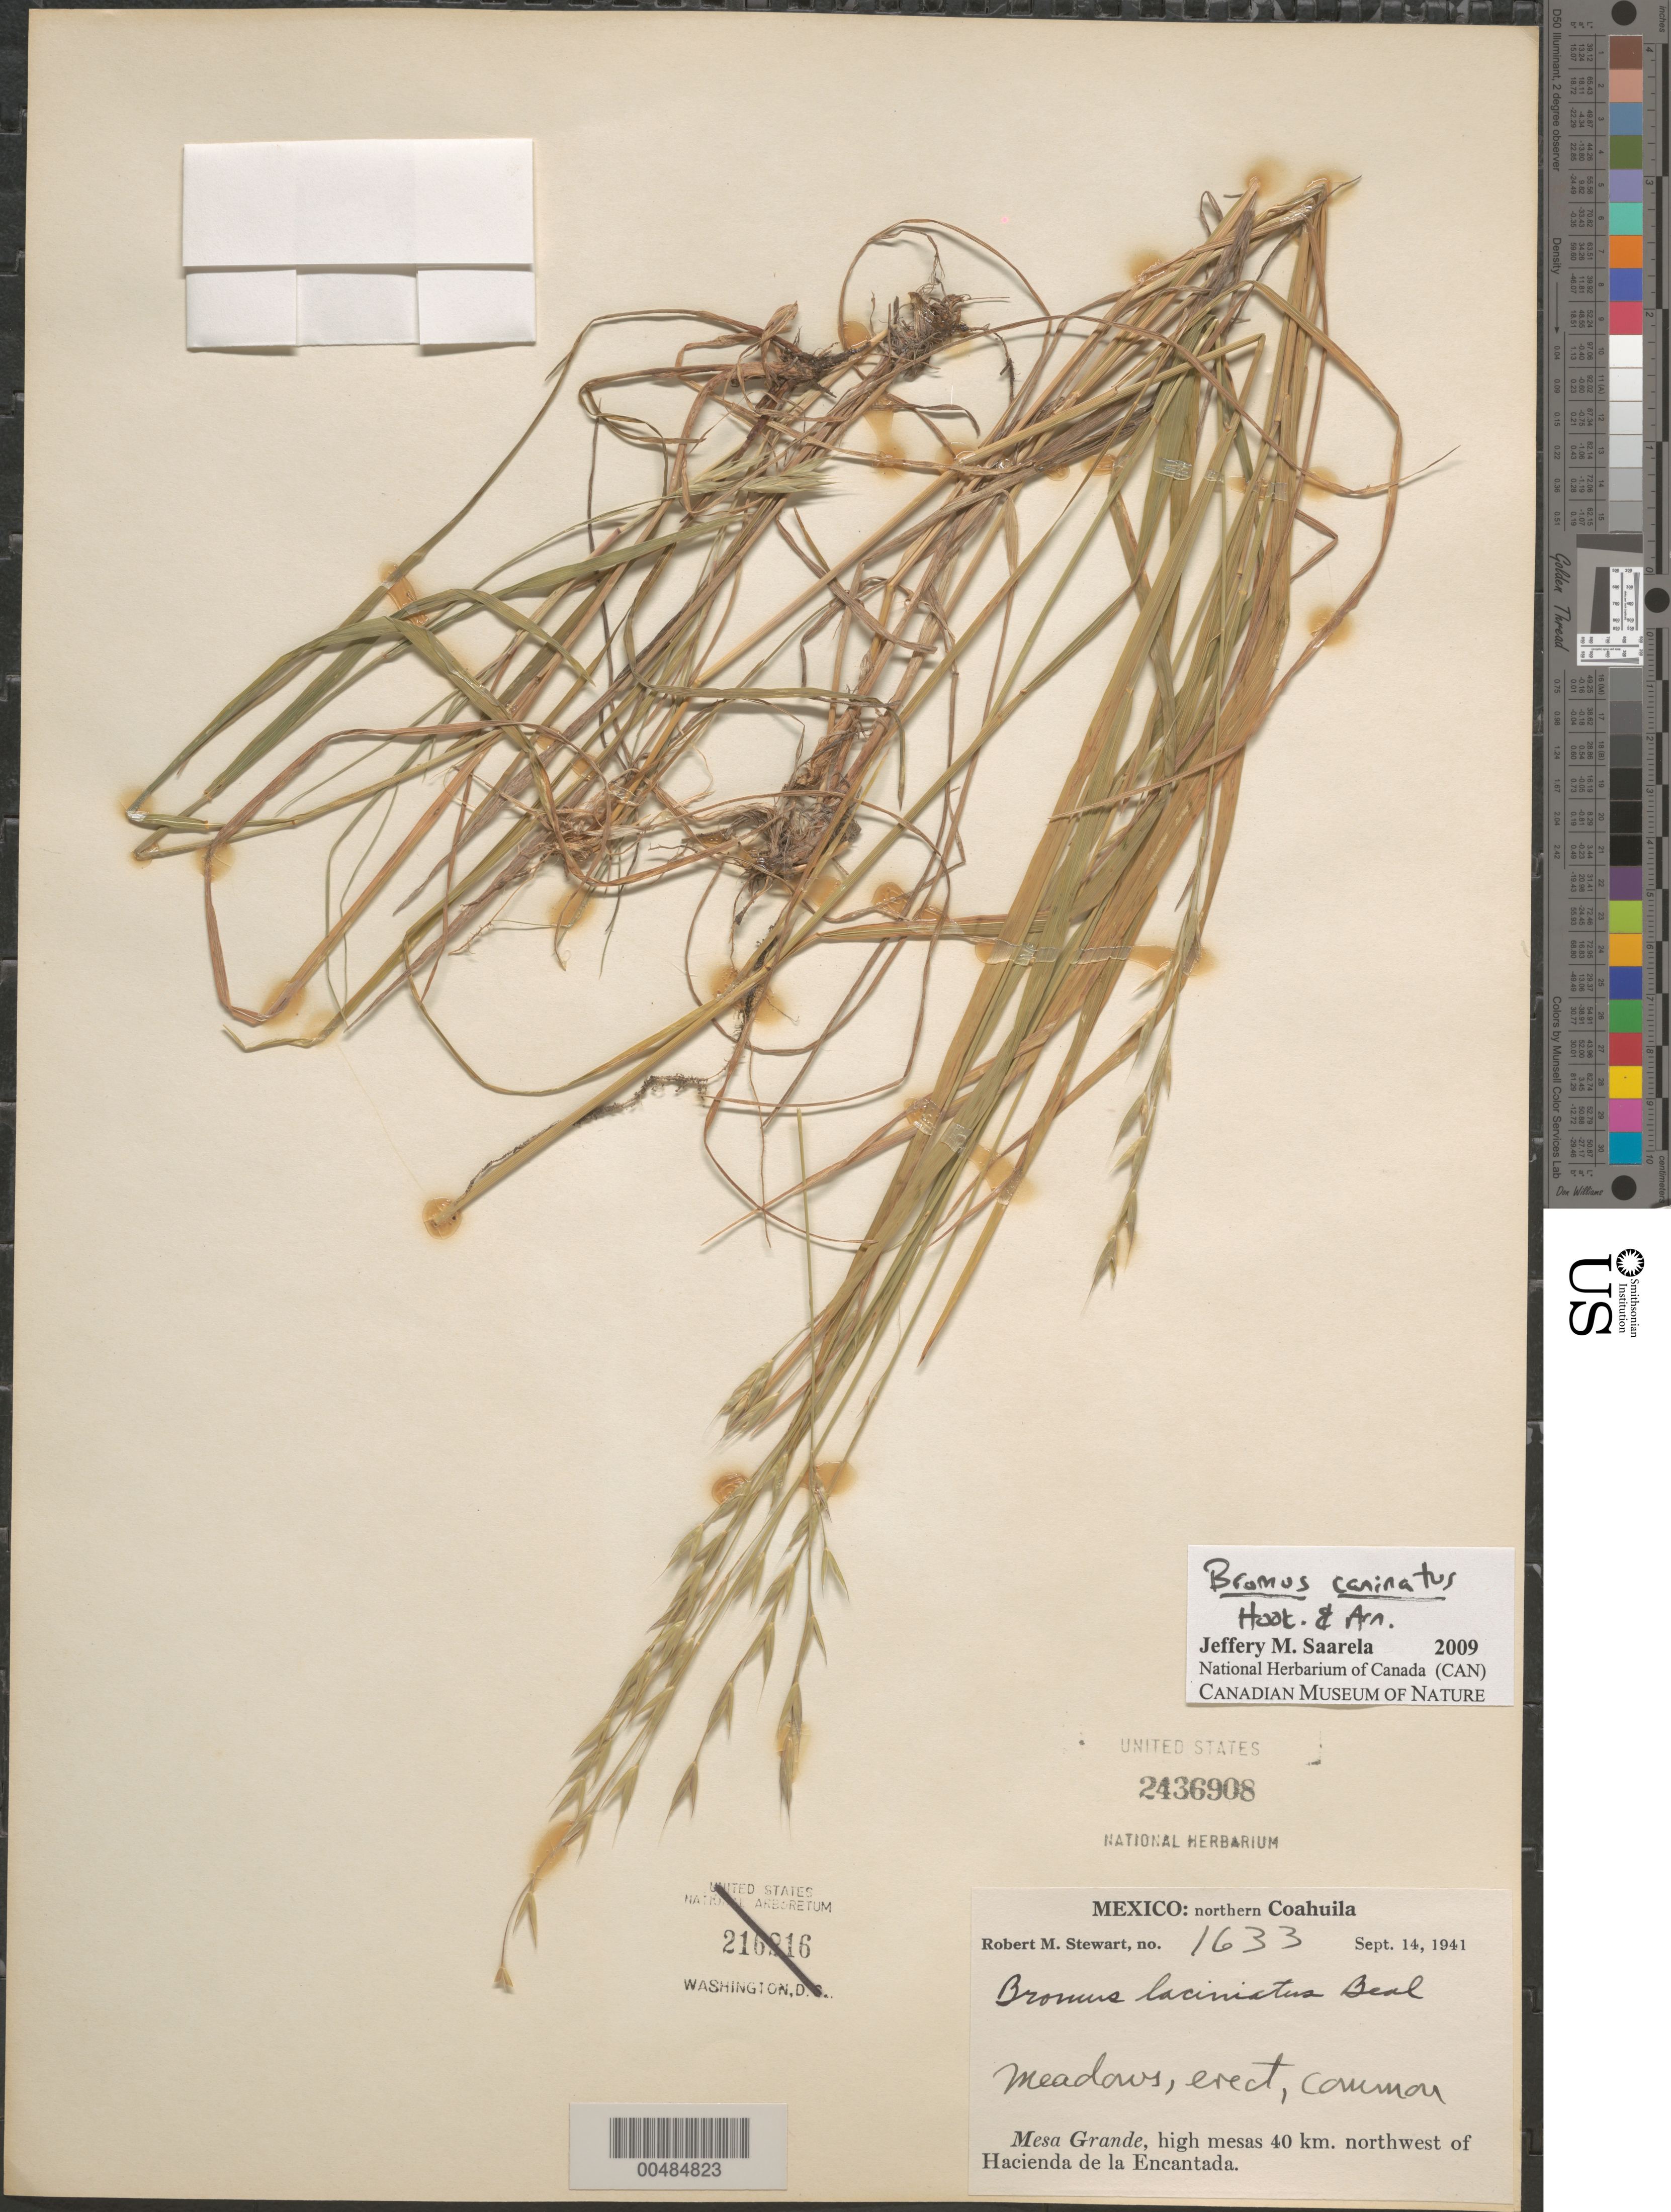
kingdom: Plantae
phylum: Tracheophyta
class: Liliopsida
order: Poales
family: Poaceae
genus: Bromus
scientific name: Bromus carinatus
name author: Hook. & Arn.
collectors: R. M. Stewart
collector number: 1633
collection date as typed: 14 Sep 1941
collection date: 1941-09-14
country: Mexico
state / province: Coahuila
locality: N Coahuila, Mesa Grande, high mesas 40 km NW of Hacienda de la Encantada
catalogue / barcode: US 2436908